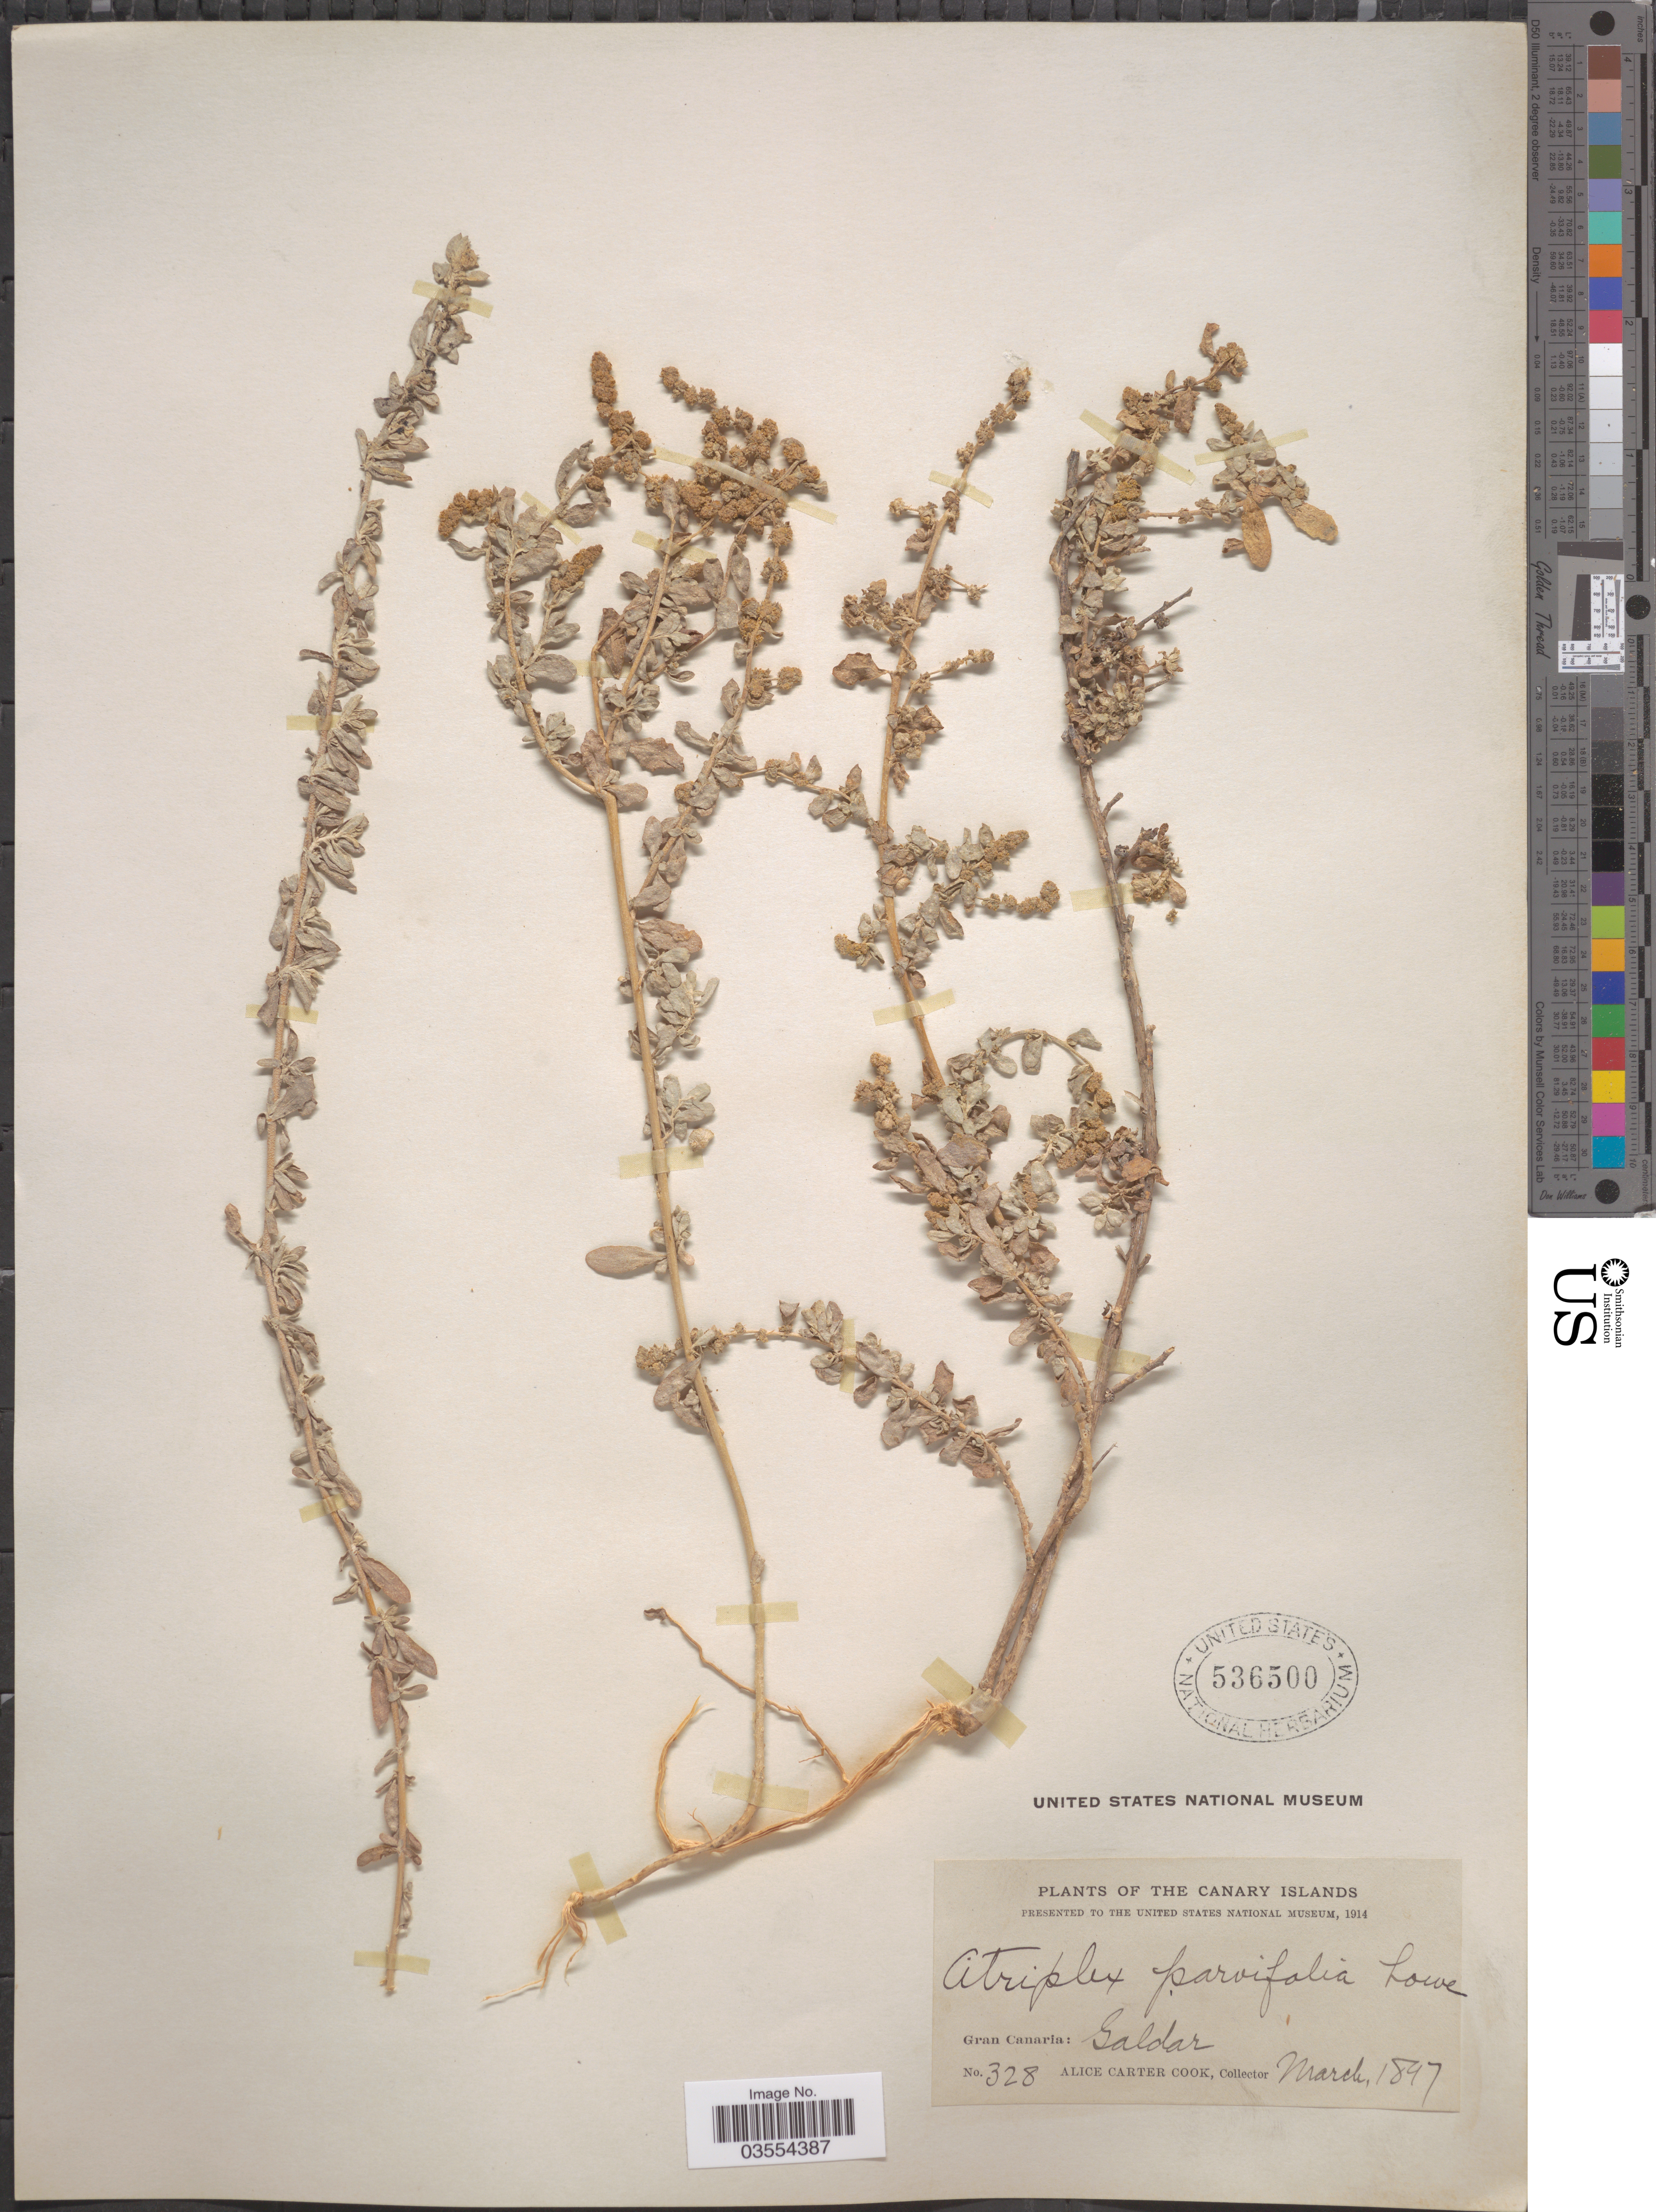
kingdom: Plantae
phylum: Tracheophyta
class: Magnoliopsida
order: Caryophyllales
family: Amaranthaceae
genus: Atriplex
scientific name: Atriplex parvifolia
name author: Kunth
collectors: Alice C. Cook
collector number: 328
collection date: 1897-03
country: Spain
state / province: Canarias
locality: The Canary Islands. Gran Canaria: Galdar.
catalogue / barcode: US 536500